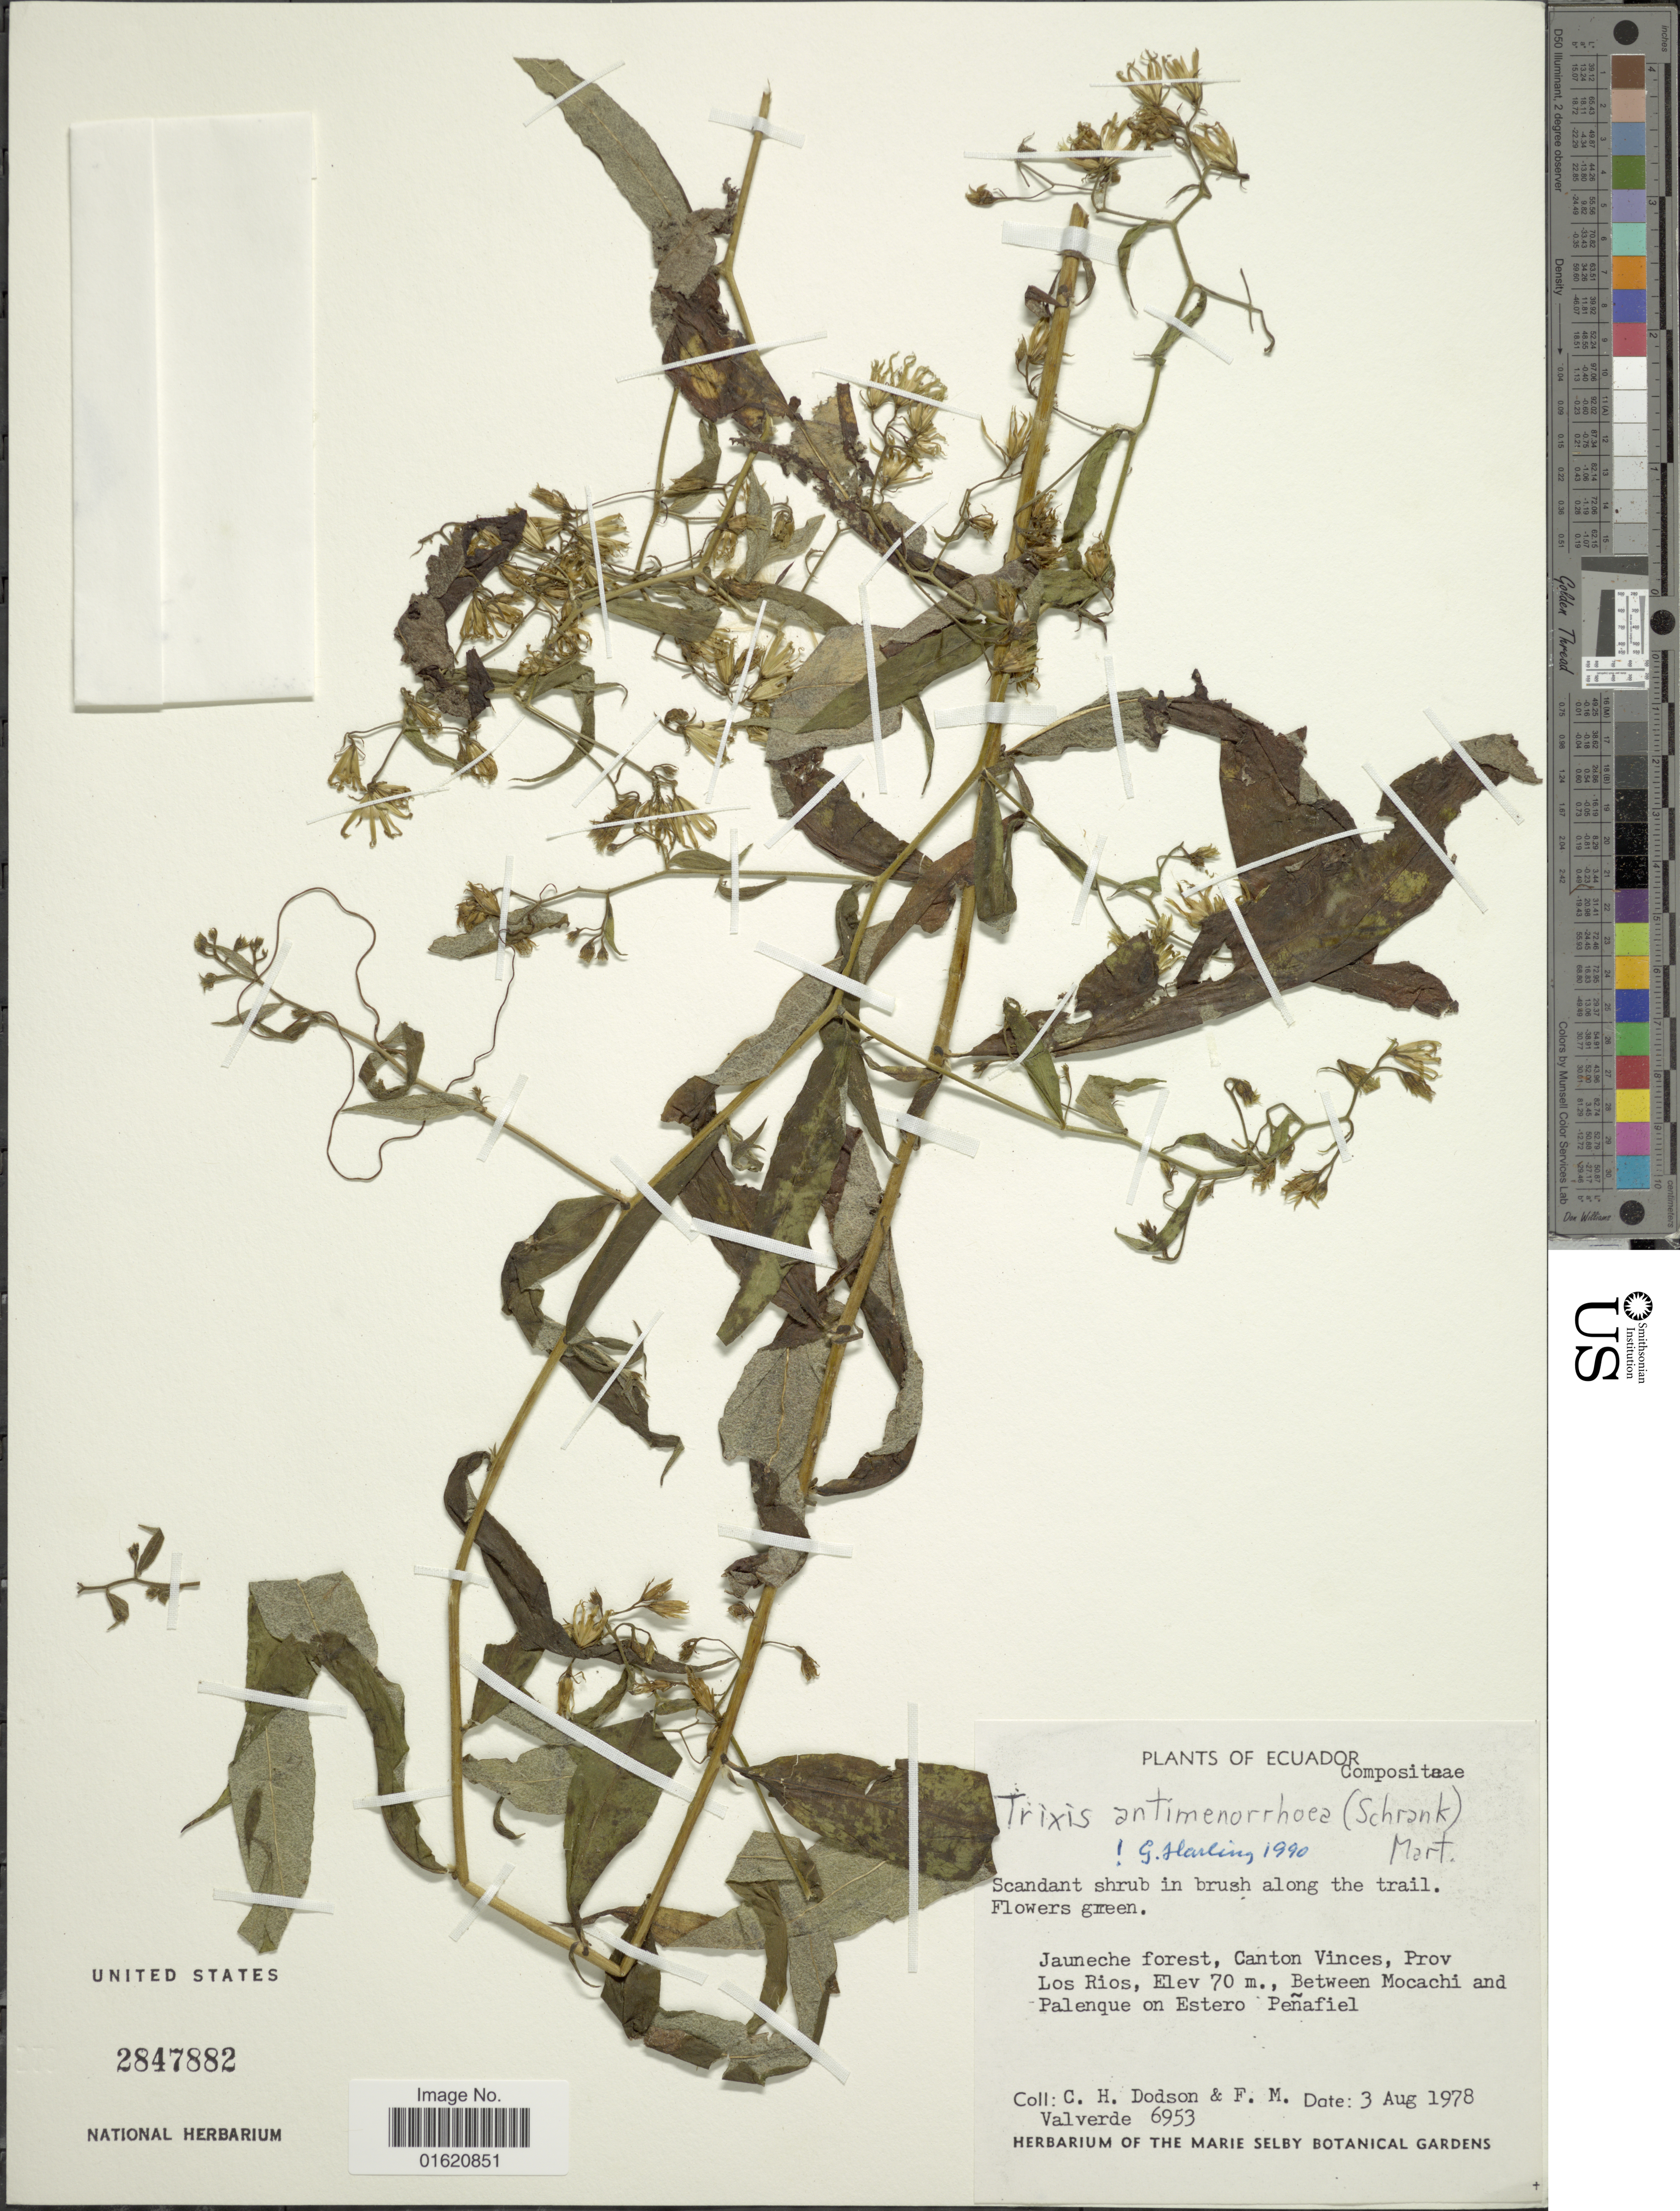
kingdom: Plantae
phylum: Tracheophyta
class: Magnoliopsida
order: Asterales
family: Asteraceae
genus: Trixis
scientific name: Trixis antimenorrhoea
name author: (Schrank) Mart. ex Kuntze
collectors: C. H. Dodson & F. M. Valverde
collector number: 6953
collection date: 1978-08-03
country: Ecuador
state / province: Los Ríos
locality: Jauneche forest, Canton Vinces, Prov Los Rios. Between Mocachi and Palenque on Estero Peñafiel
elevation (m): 70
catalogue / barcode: US 2847882